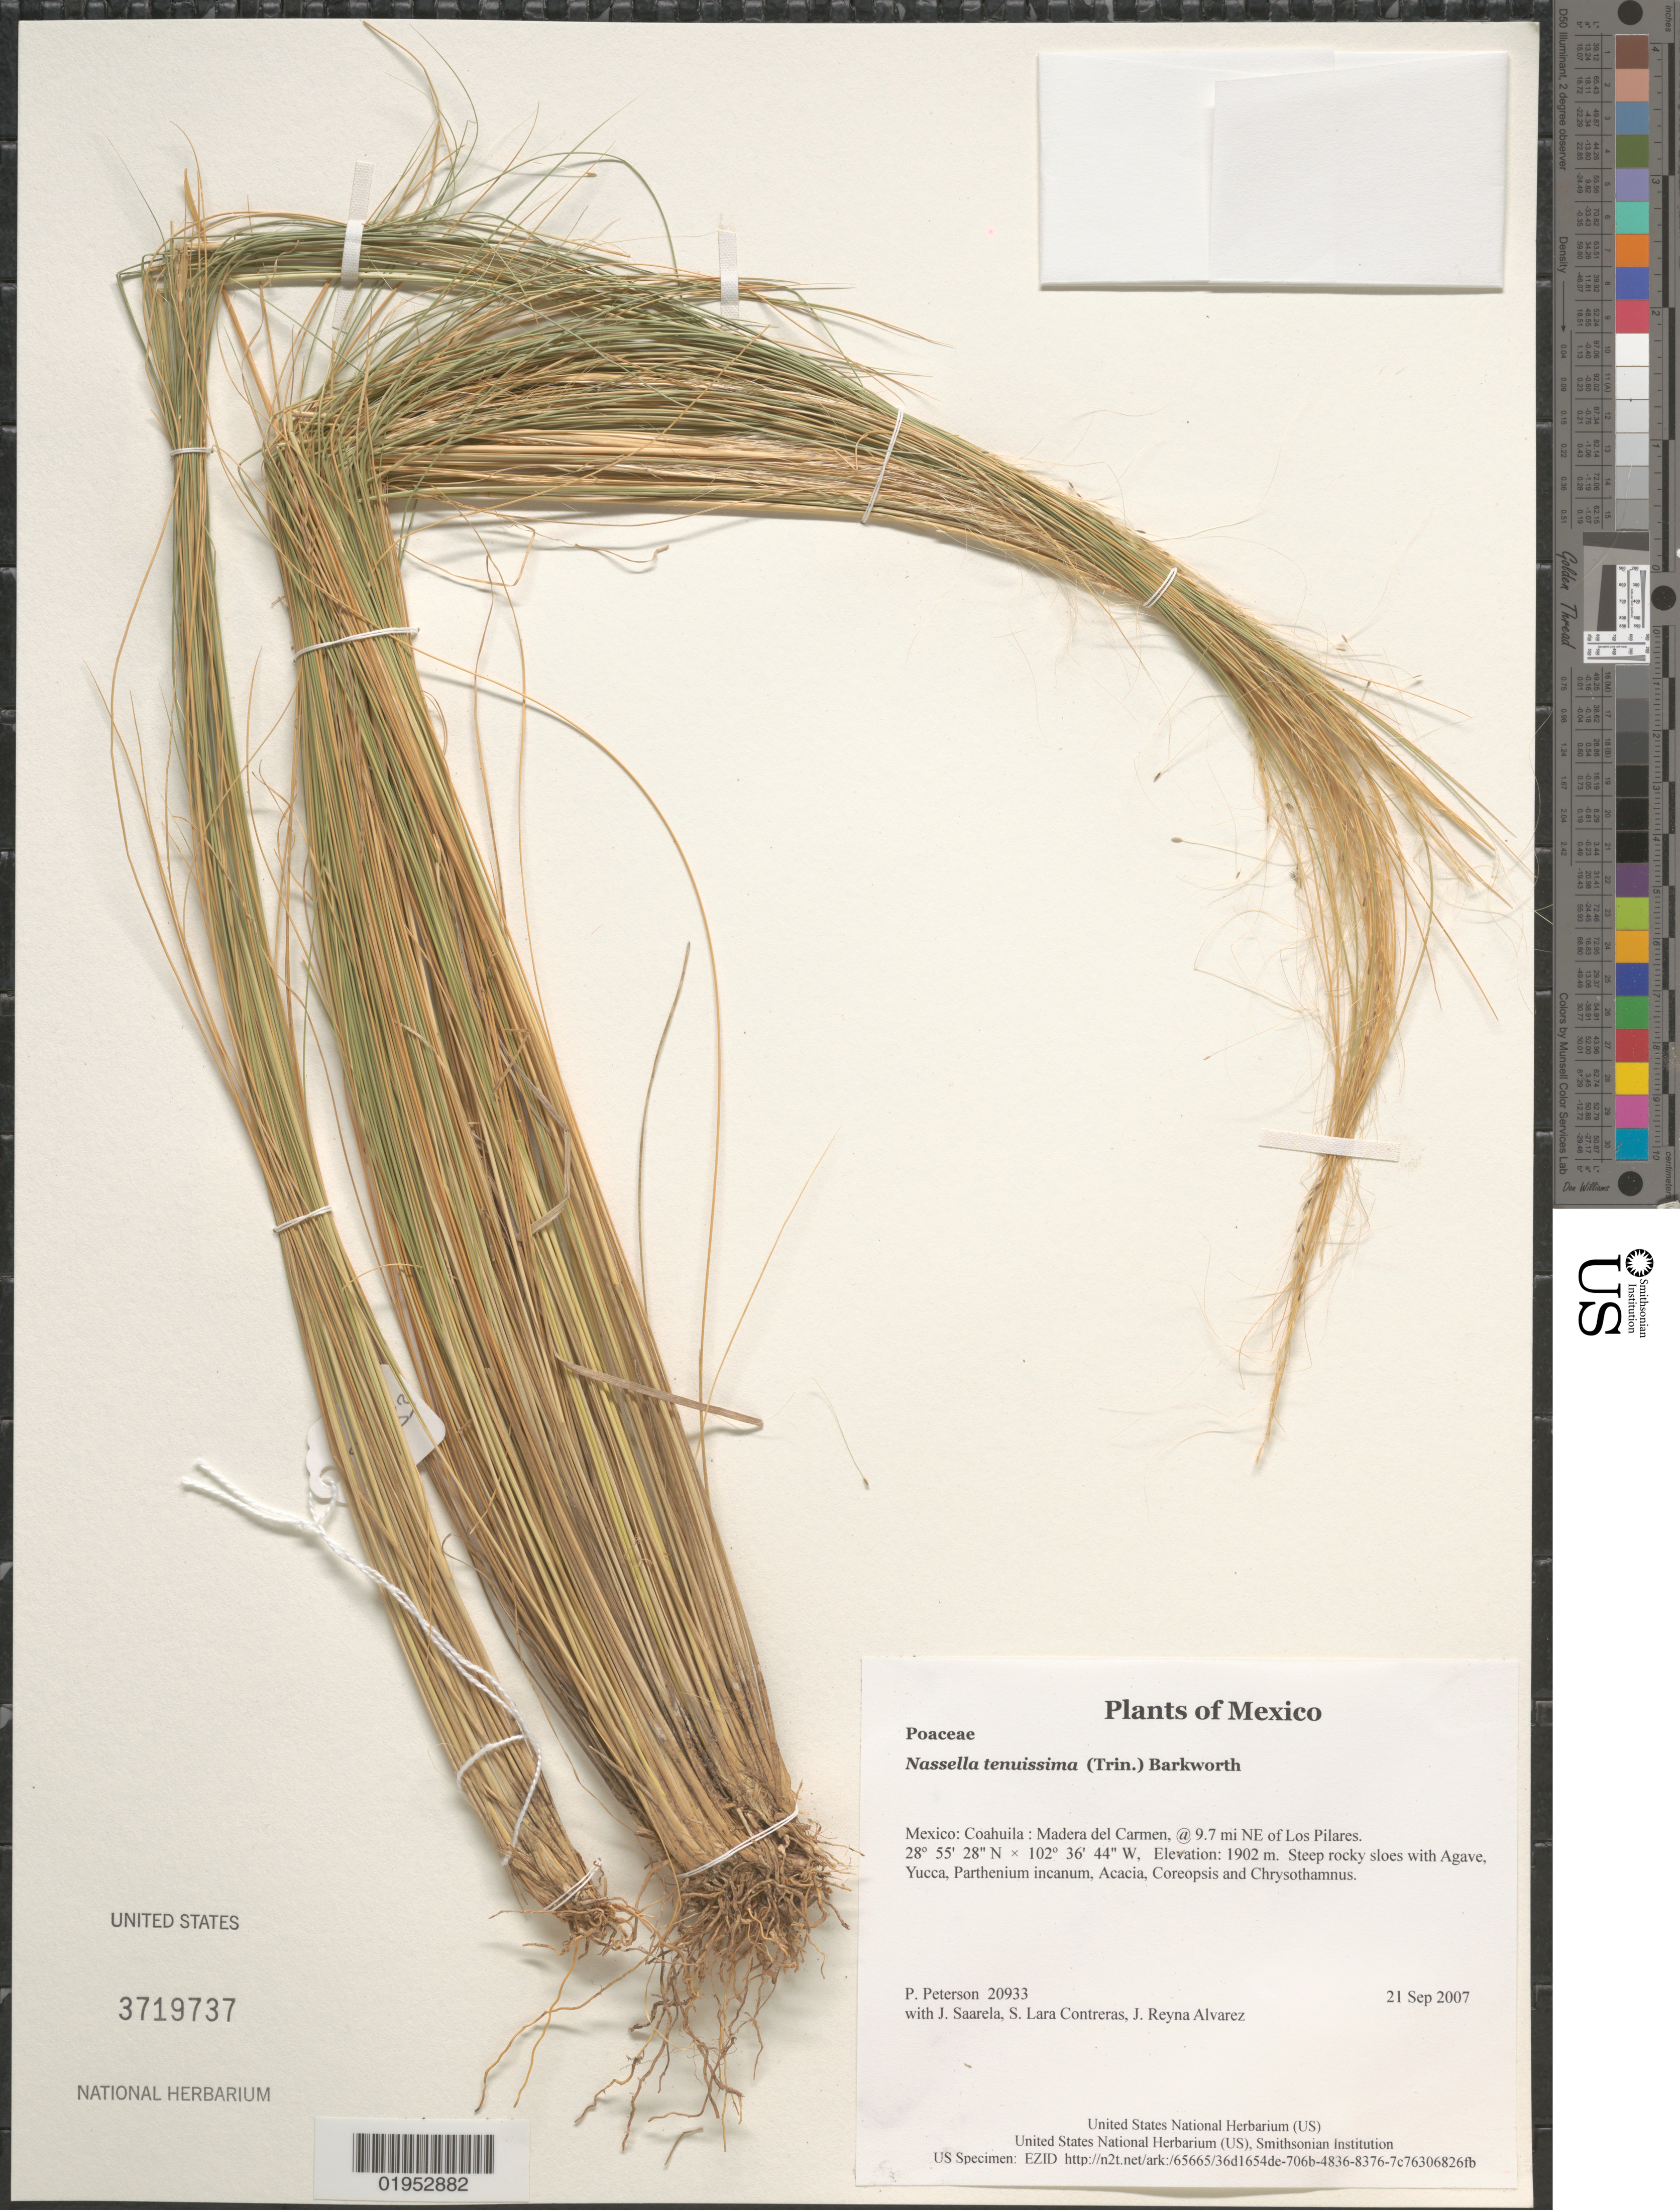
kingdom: Plantae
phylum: Tracheophyta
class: Liliopsida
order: Poales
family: Poaceae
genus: Nassella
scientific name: Nassella tenuissima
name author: (Trin.) Barkworth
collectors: P. M. Peterson, J. Saarela, S. Lara Contreras & J. Reyna Alvarez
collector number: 20933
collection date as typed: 21 Sep 2007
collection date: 2007-09-21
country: Mexico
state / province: Coahuila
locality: Madera del Carmen, @ 9.7 mi NE of Los Pilares.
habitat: Steep rocky sloes with Agave, Yucca, Parthenium incanum, Acacia, Coreopsis and Chrysothamnus.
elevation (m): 1902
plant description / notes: Tissue sample 20933.01 depleted before it could be imported into EMu (4 Jun 2018). No Biorepository ID was ever assigned.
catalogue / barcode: US 3719737